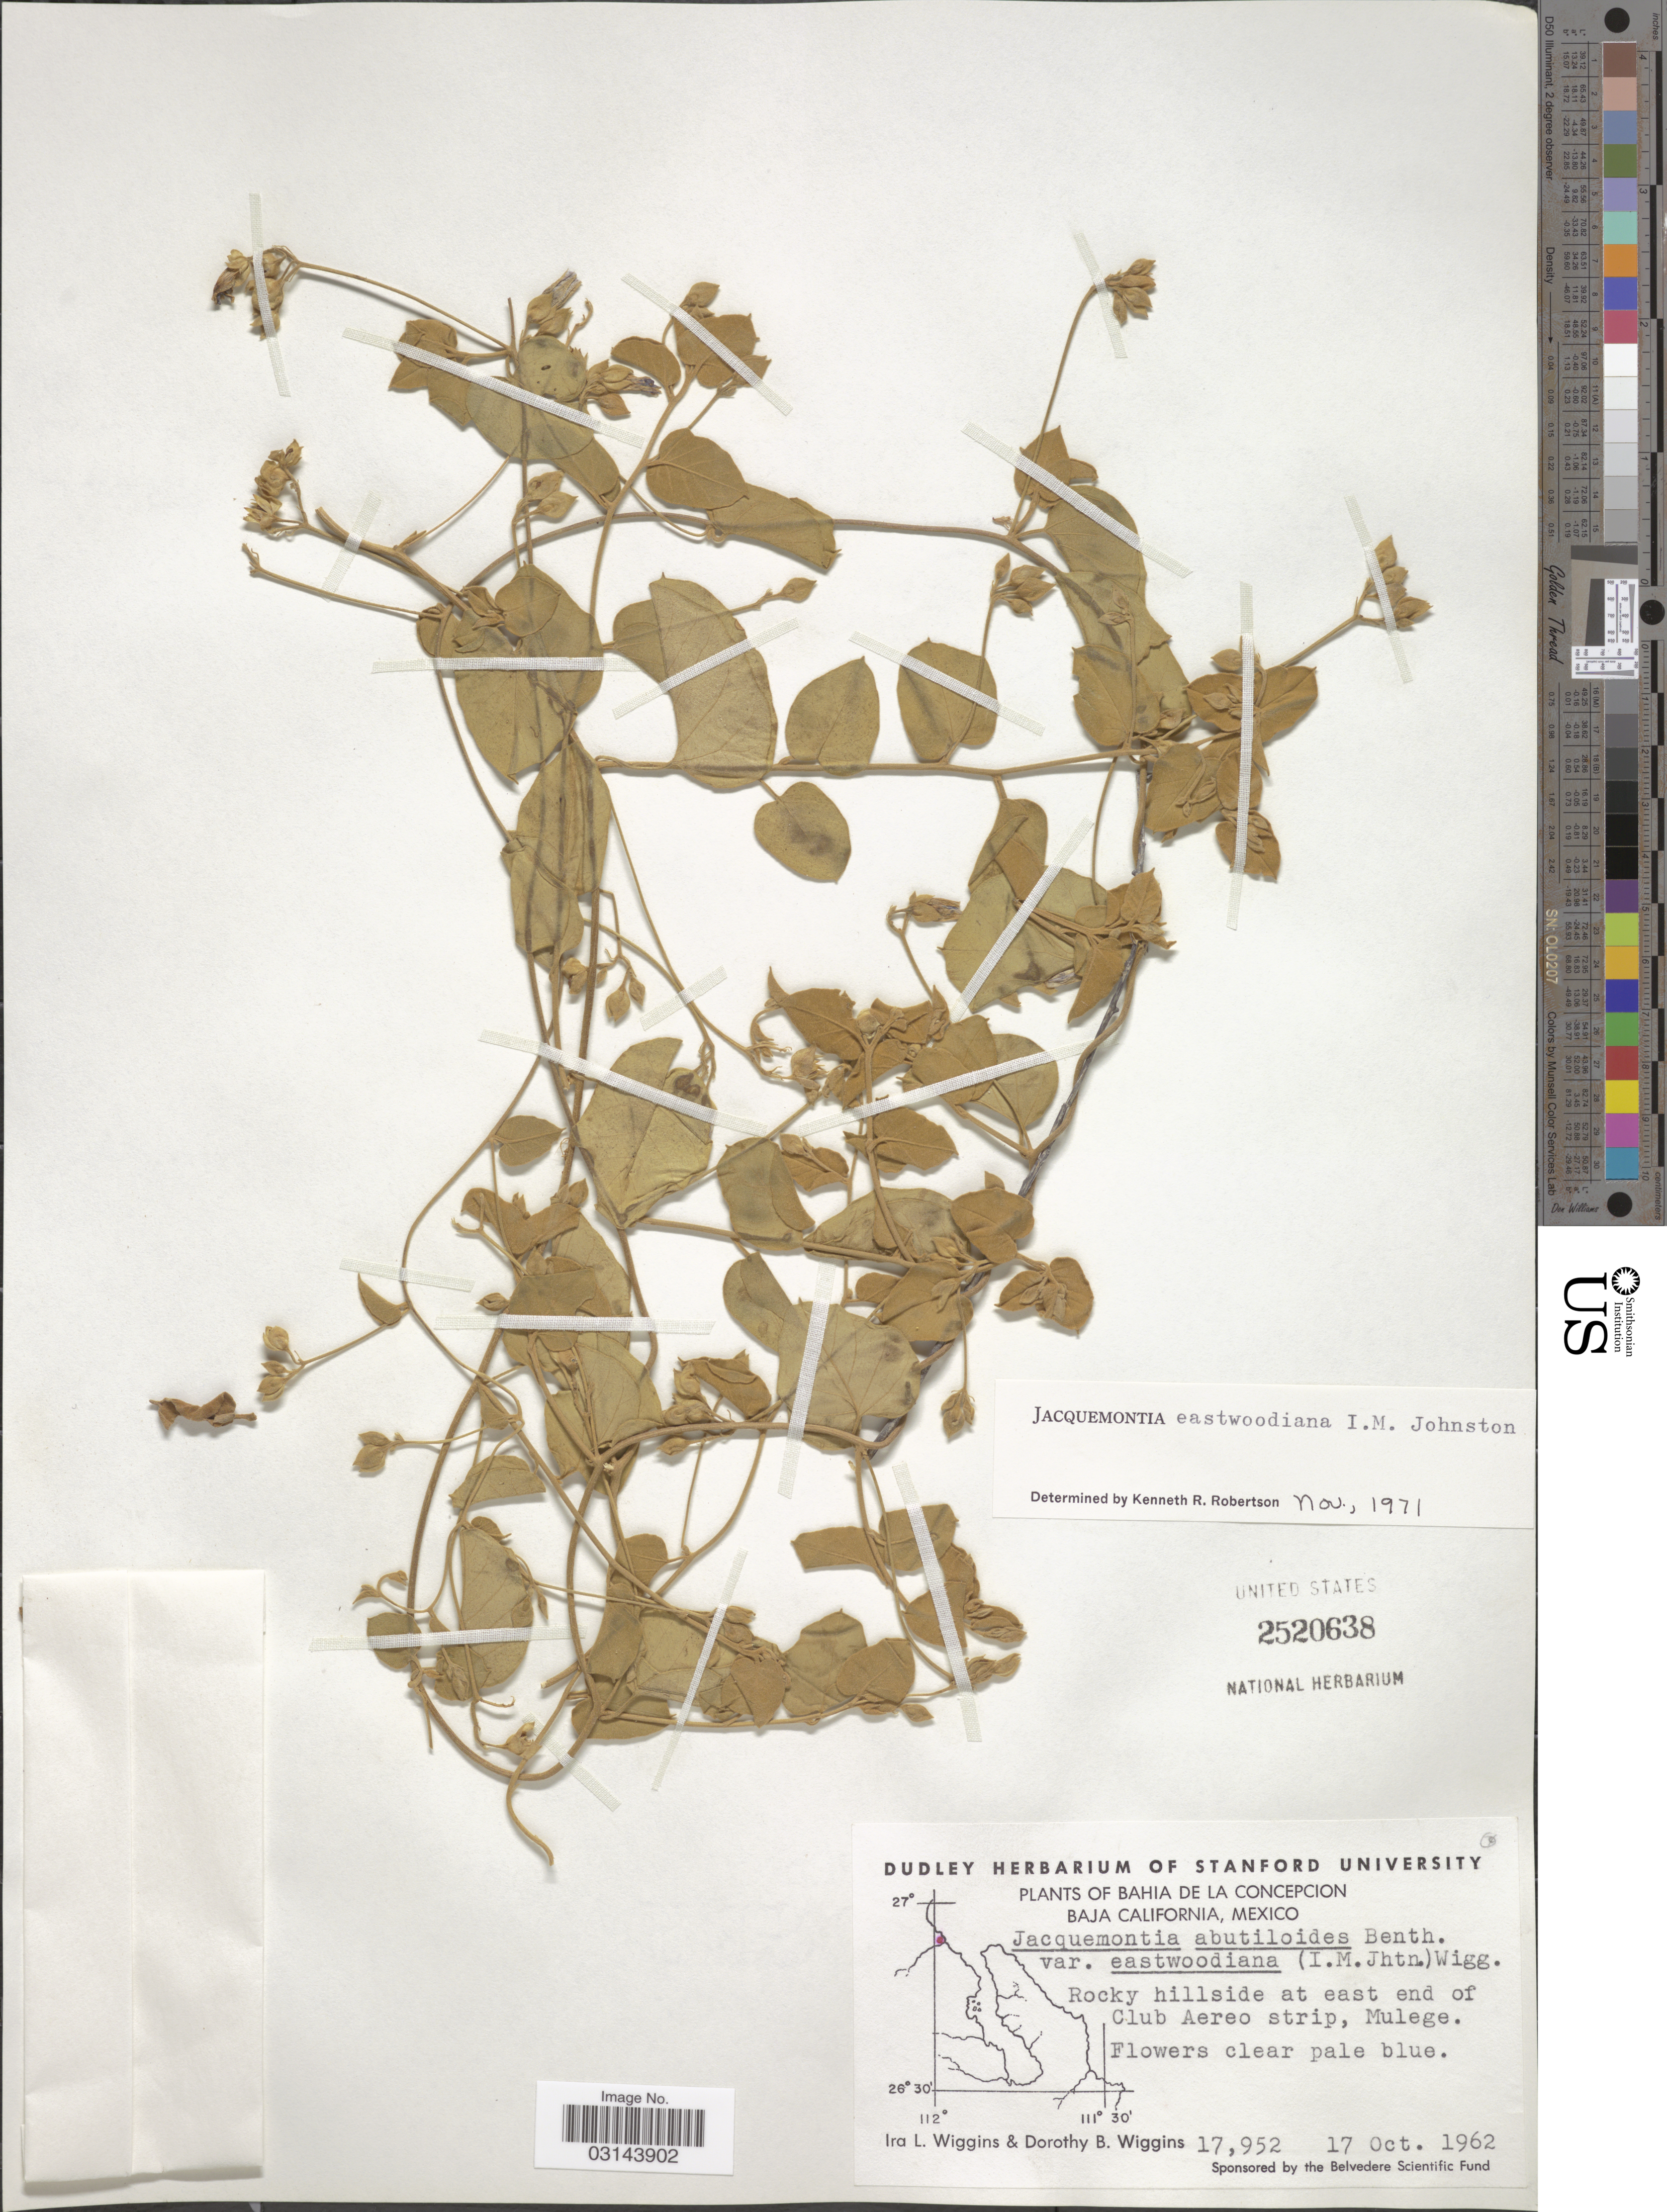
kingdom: Plantae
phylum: Tracheophyta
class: Magnoliopsida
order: Solanales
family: Convolvulaceae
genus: Jacquemontia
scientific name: Jacquemontia eastwoodiana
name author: I.M. Johnst.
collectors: I. L. Wiggins & D. B. Wiggins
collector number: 17952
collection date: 1962-10-17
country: Mexico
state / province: Baja California Sur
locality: Bahia de La Concepcion. Rocky hillside at east end of Club Aereo strip, Mulege.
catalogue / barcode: US 2520638